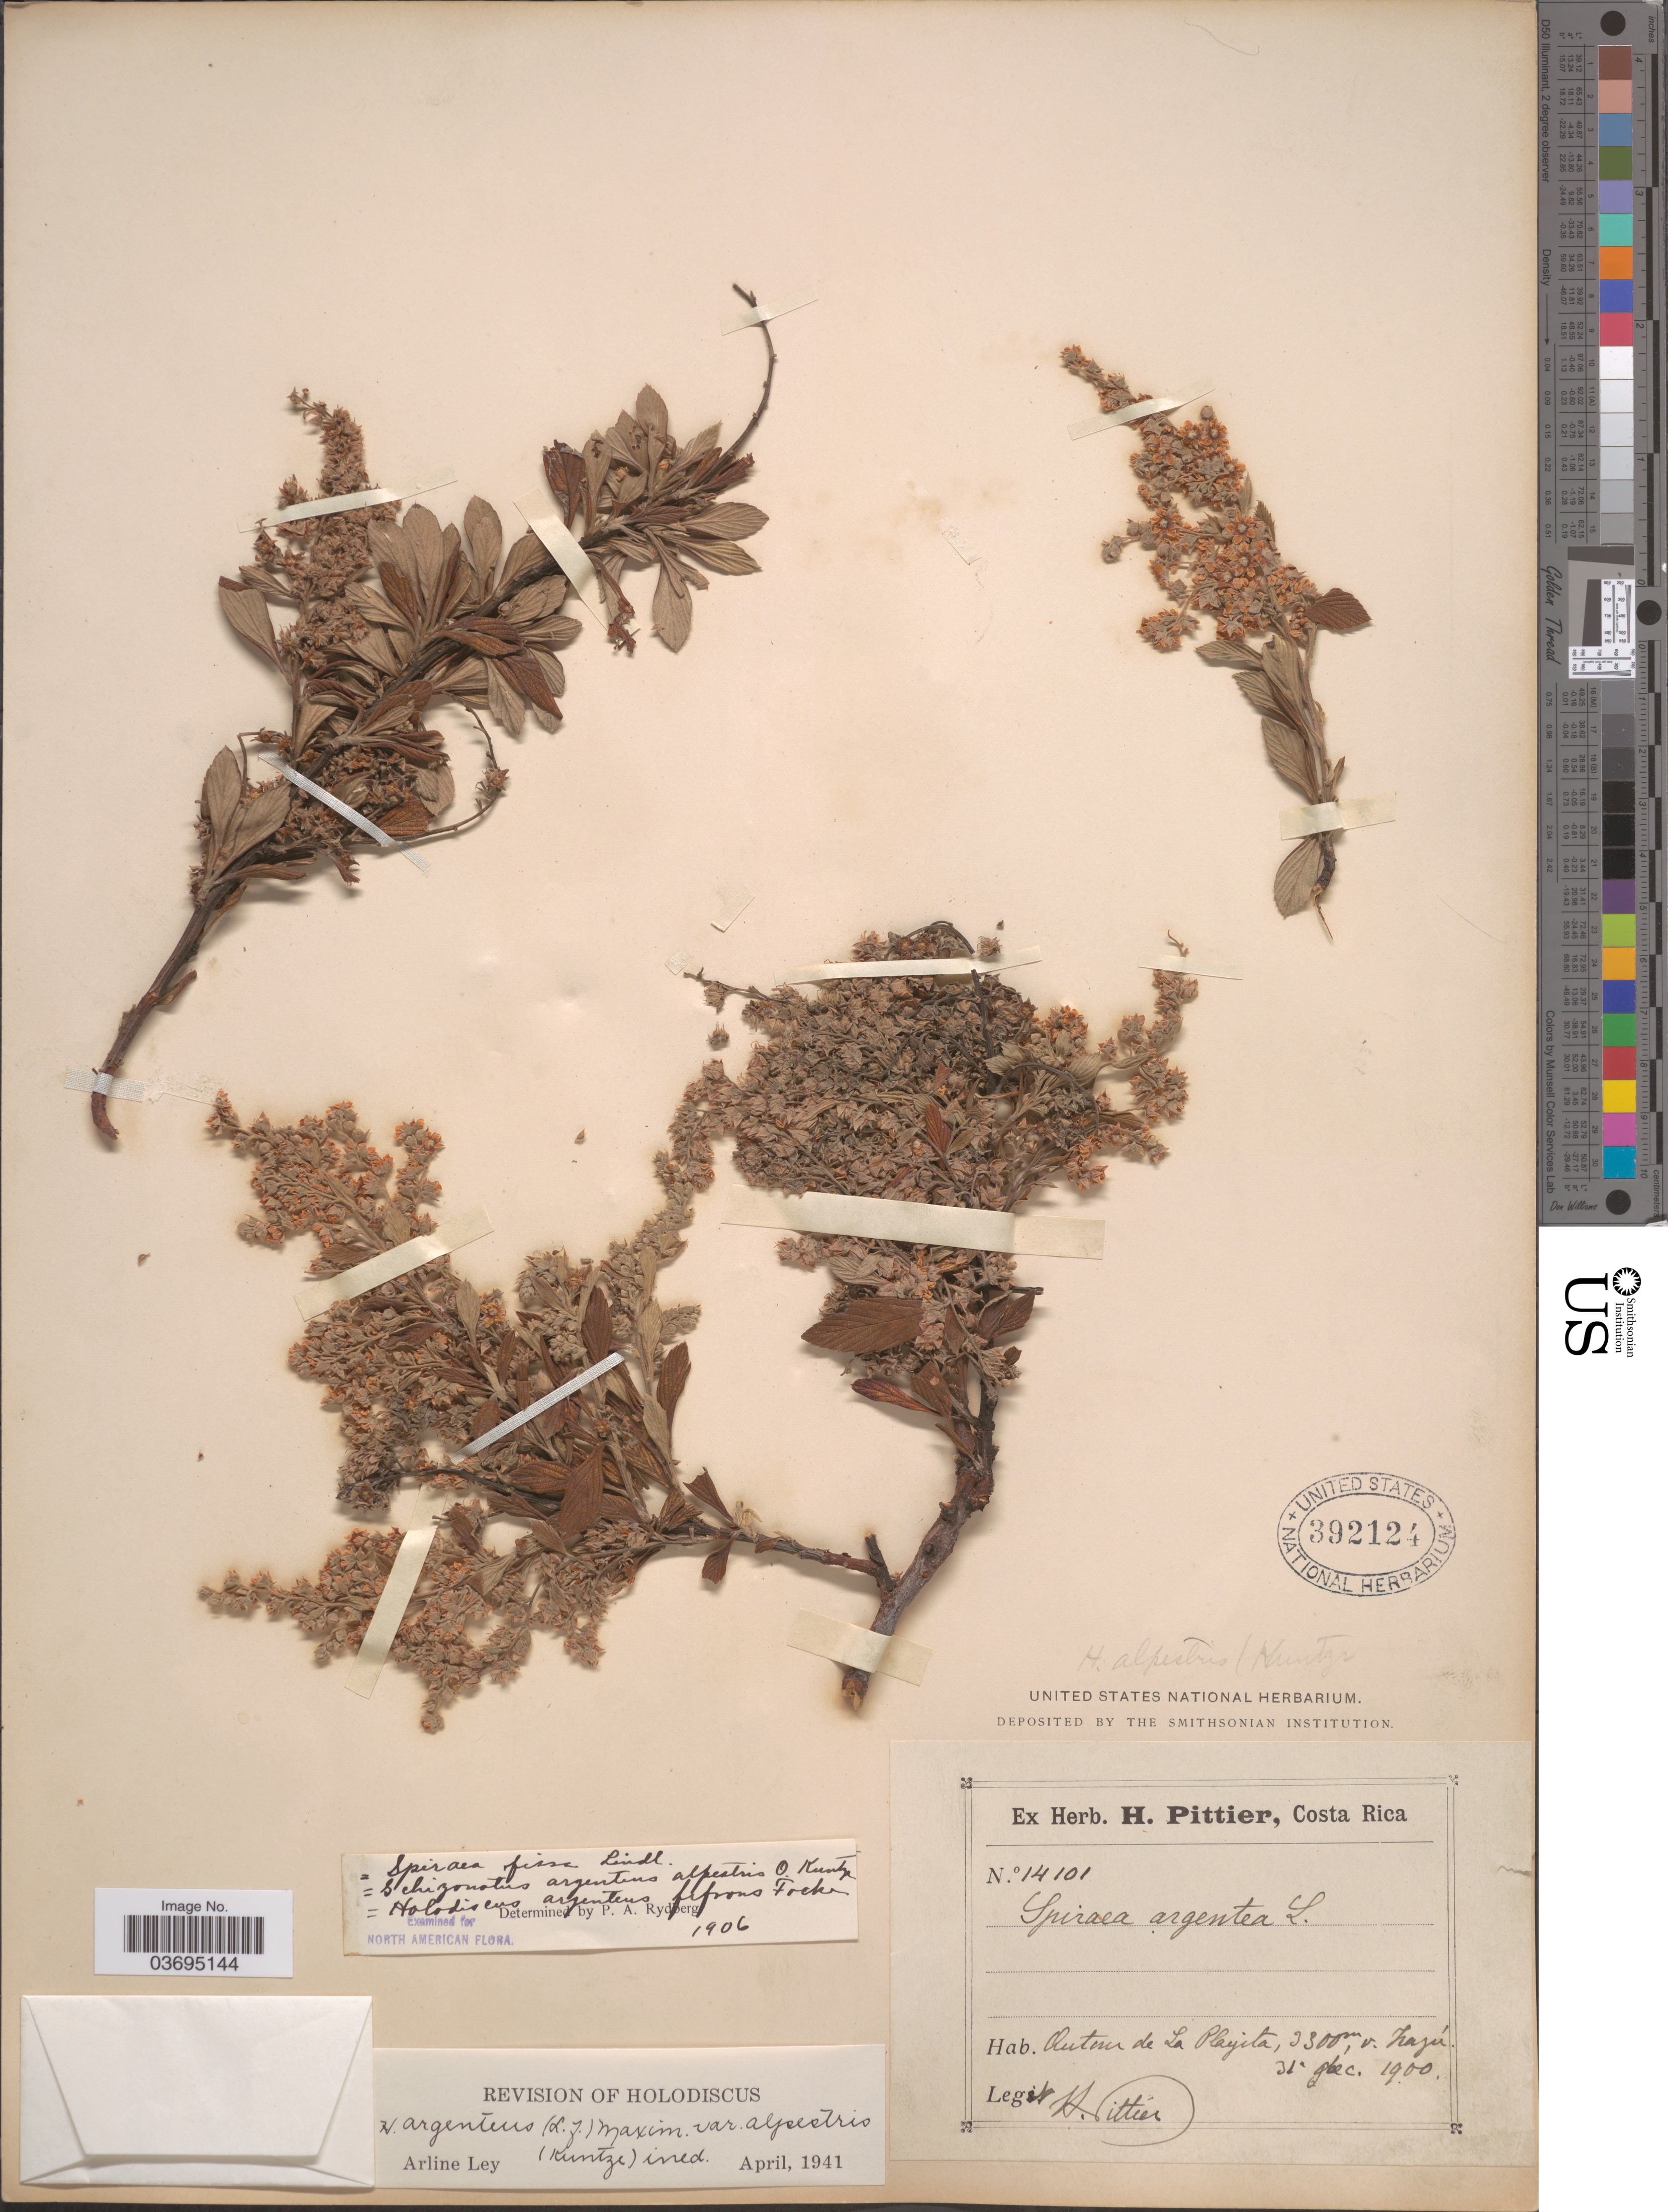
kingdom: Plantae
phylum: Tracheophyta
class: Magnoliopsida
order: Rosales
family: Rosaceae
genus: Holodiscus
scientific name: Holodiscus argenteus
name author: (L. f.) Maxim.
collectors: H. F. Pittier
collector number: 14101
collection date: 1900-12-31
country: Costa Rica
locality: Auteur de La Playita, v. Irazú.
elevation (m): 3300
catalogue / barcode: US 392124